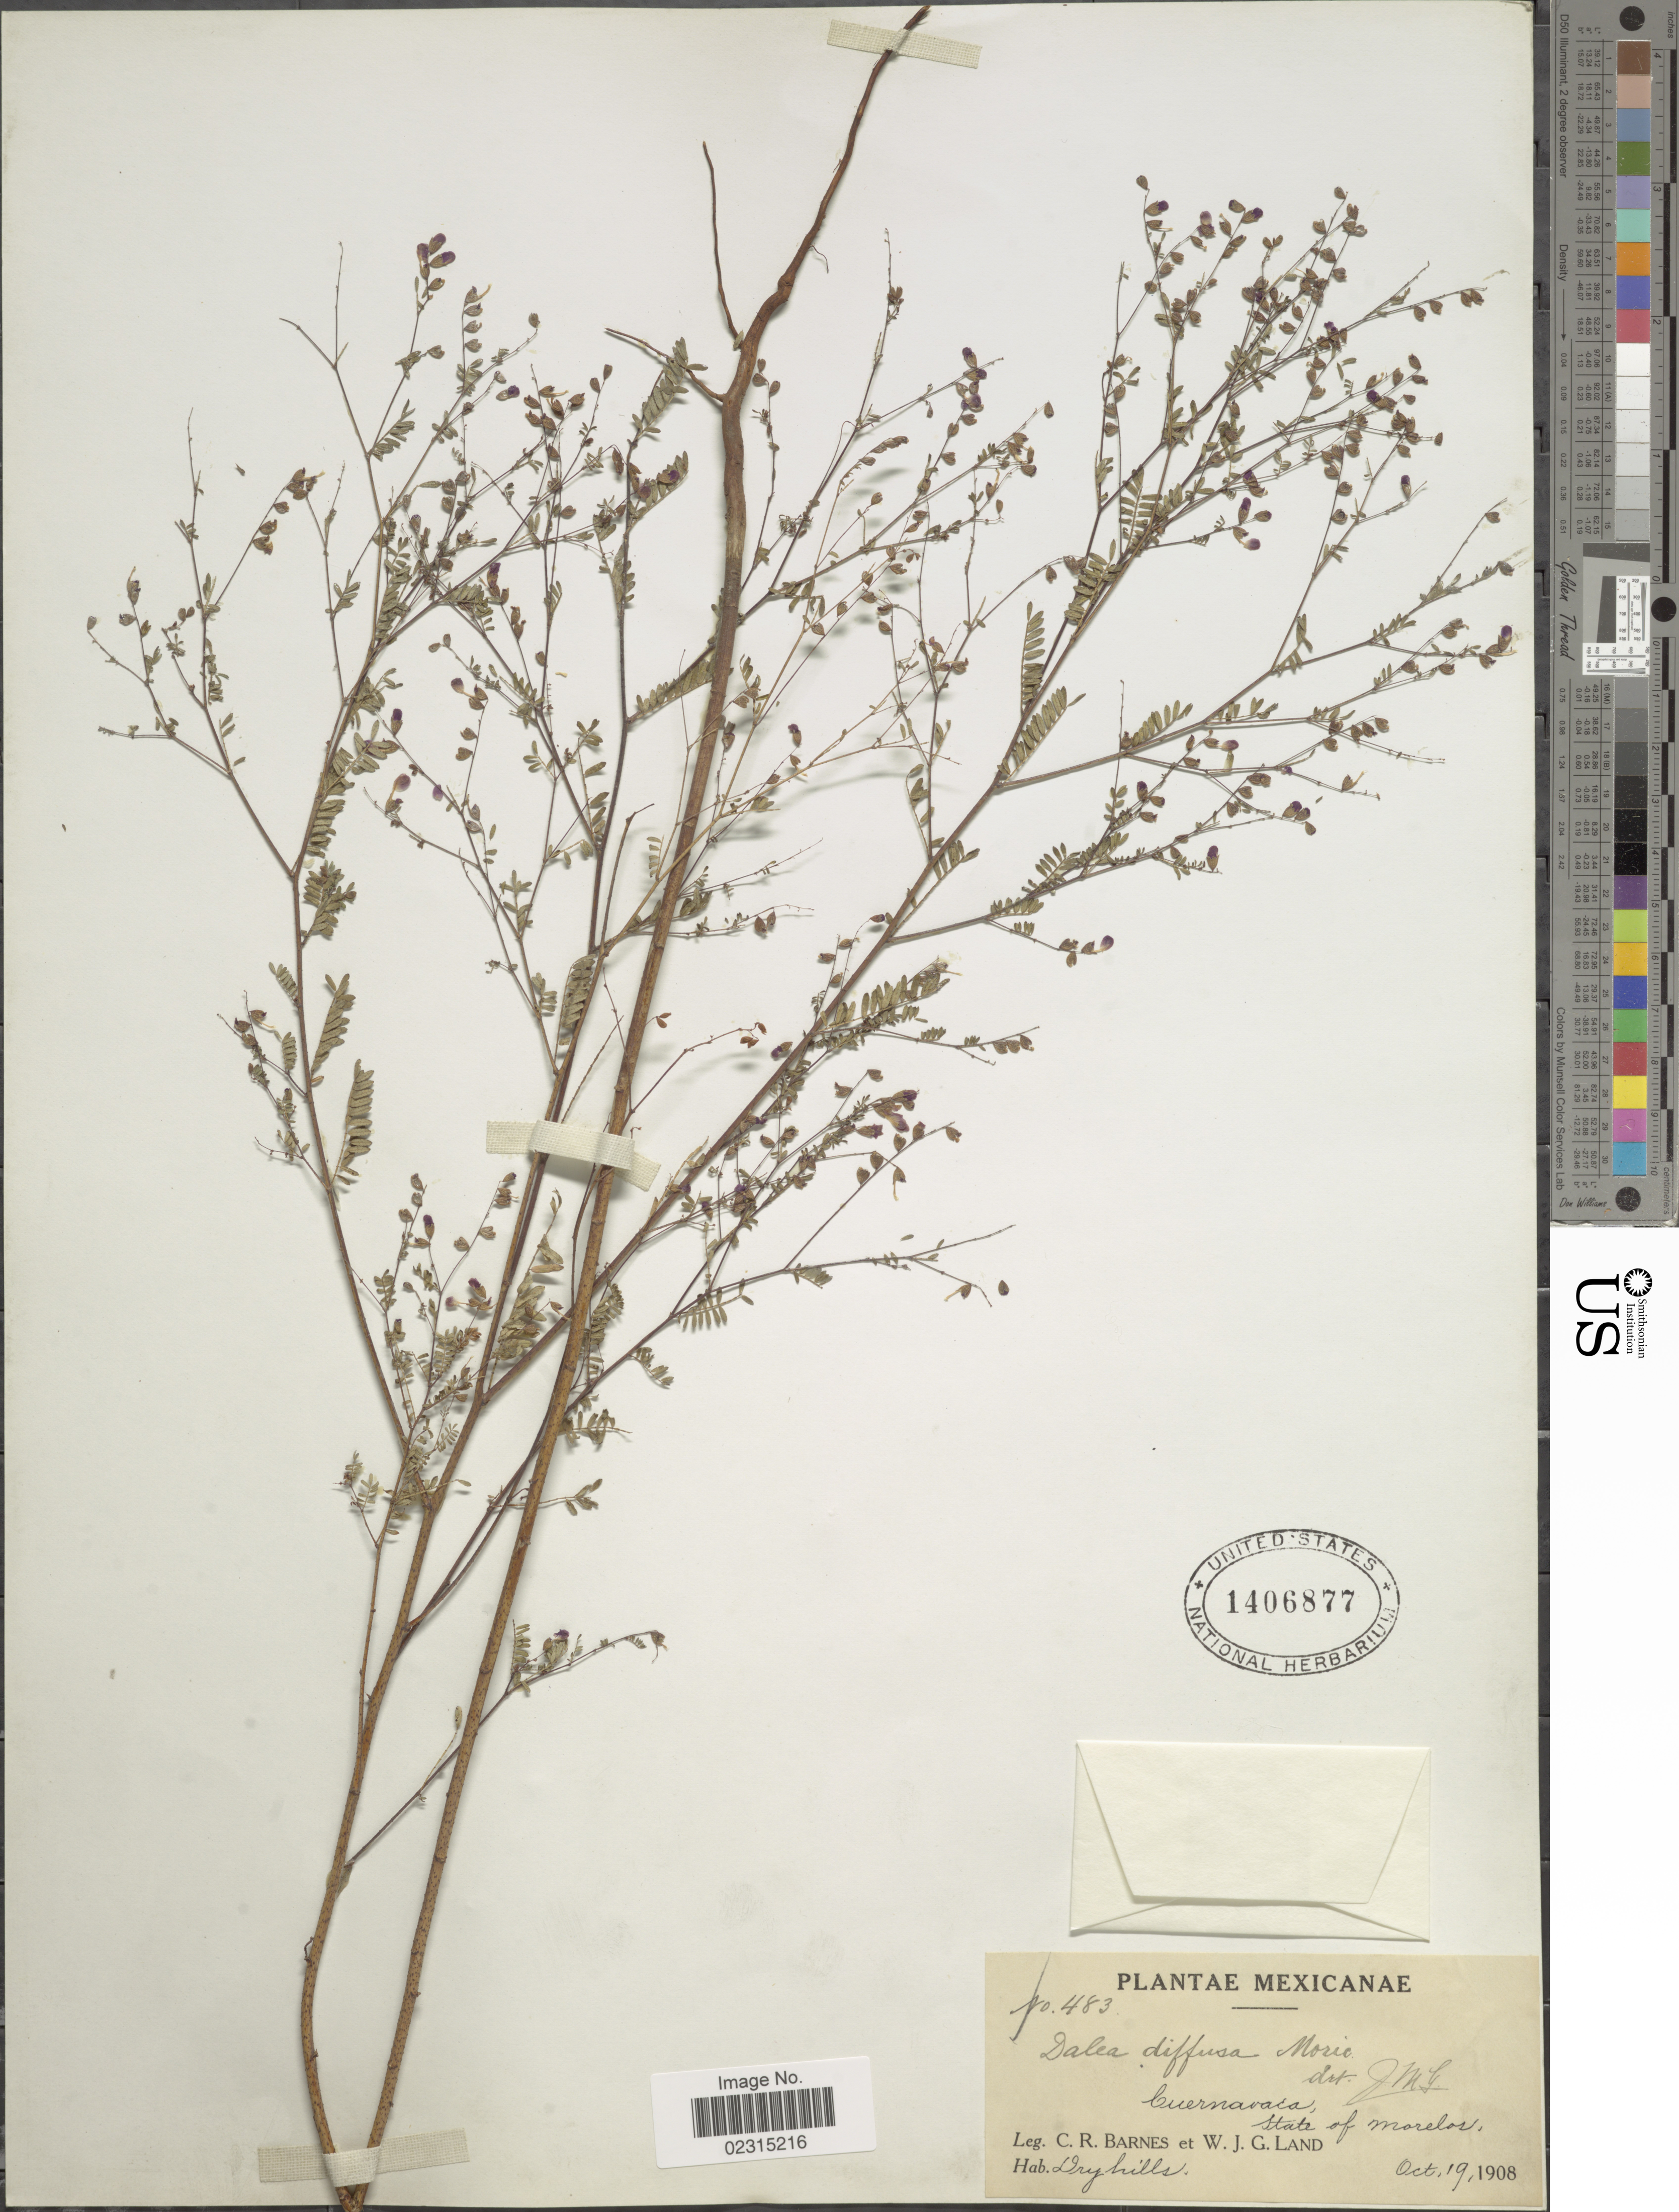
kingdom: Plantae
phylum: Tracheophyta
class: Magnoliopsida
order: Fabales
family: Fabaceae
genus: Marina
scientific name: Marina diffusa var. diffusa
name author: (Moric.) Barneby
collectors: C. R. Barnes & W. J. G. Land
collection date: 1908-10-19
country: Mexico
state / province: Morelos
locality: Cuernavaca, Dry hills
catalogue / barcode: US 1406877